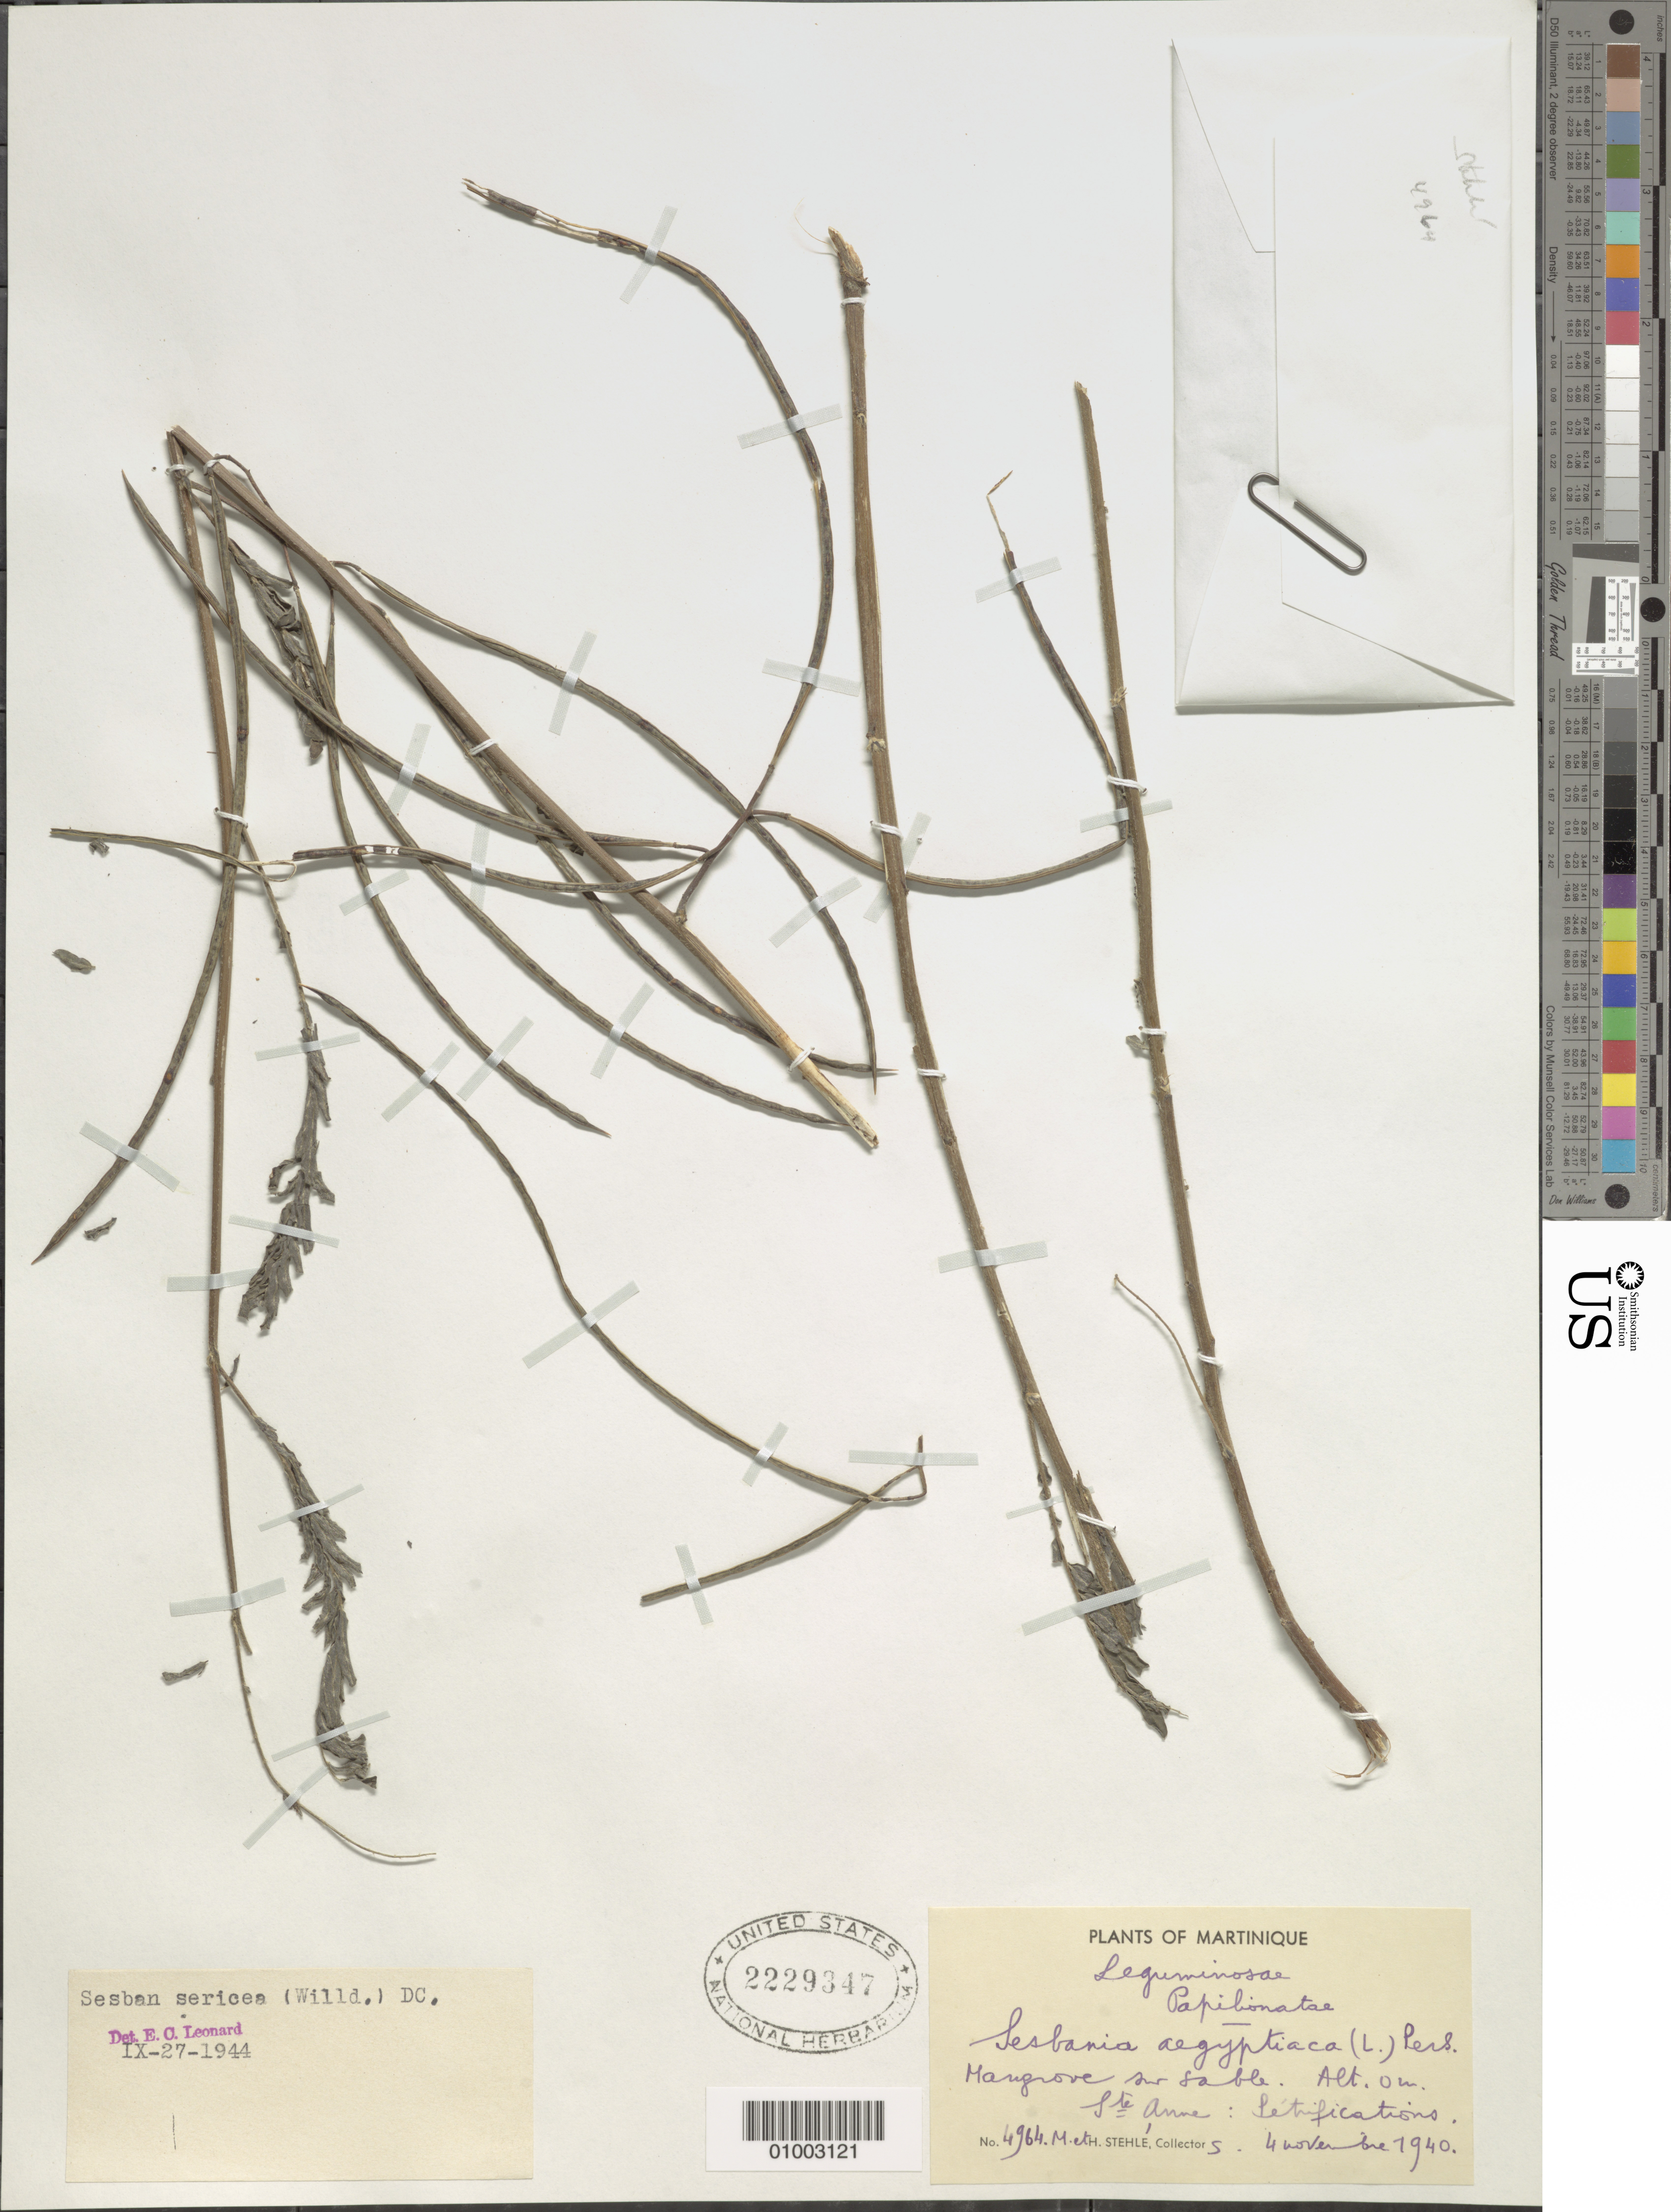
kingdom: Plantae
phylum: Tracheophyta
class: Magnoliopsida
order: Fabales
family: Fabaceae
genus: Sesbania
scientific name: Sesbania sericea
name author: (Willd.) Link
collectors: H. Stehlé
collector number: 4964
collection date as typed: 04 Nov 1940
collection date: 1940-11-04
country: Martinique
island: Martinique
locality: Mangrove, Saint Anne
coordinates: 0 N, 0 E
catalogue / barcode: US 2229347